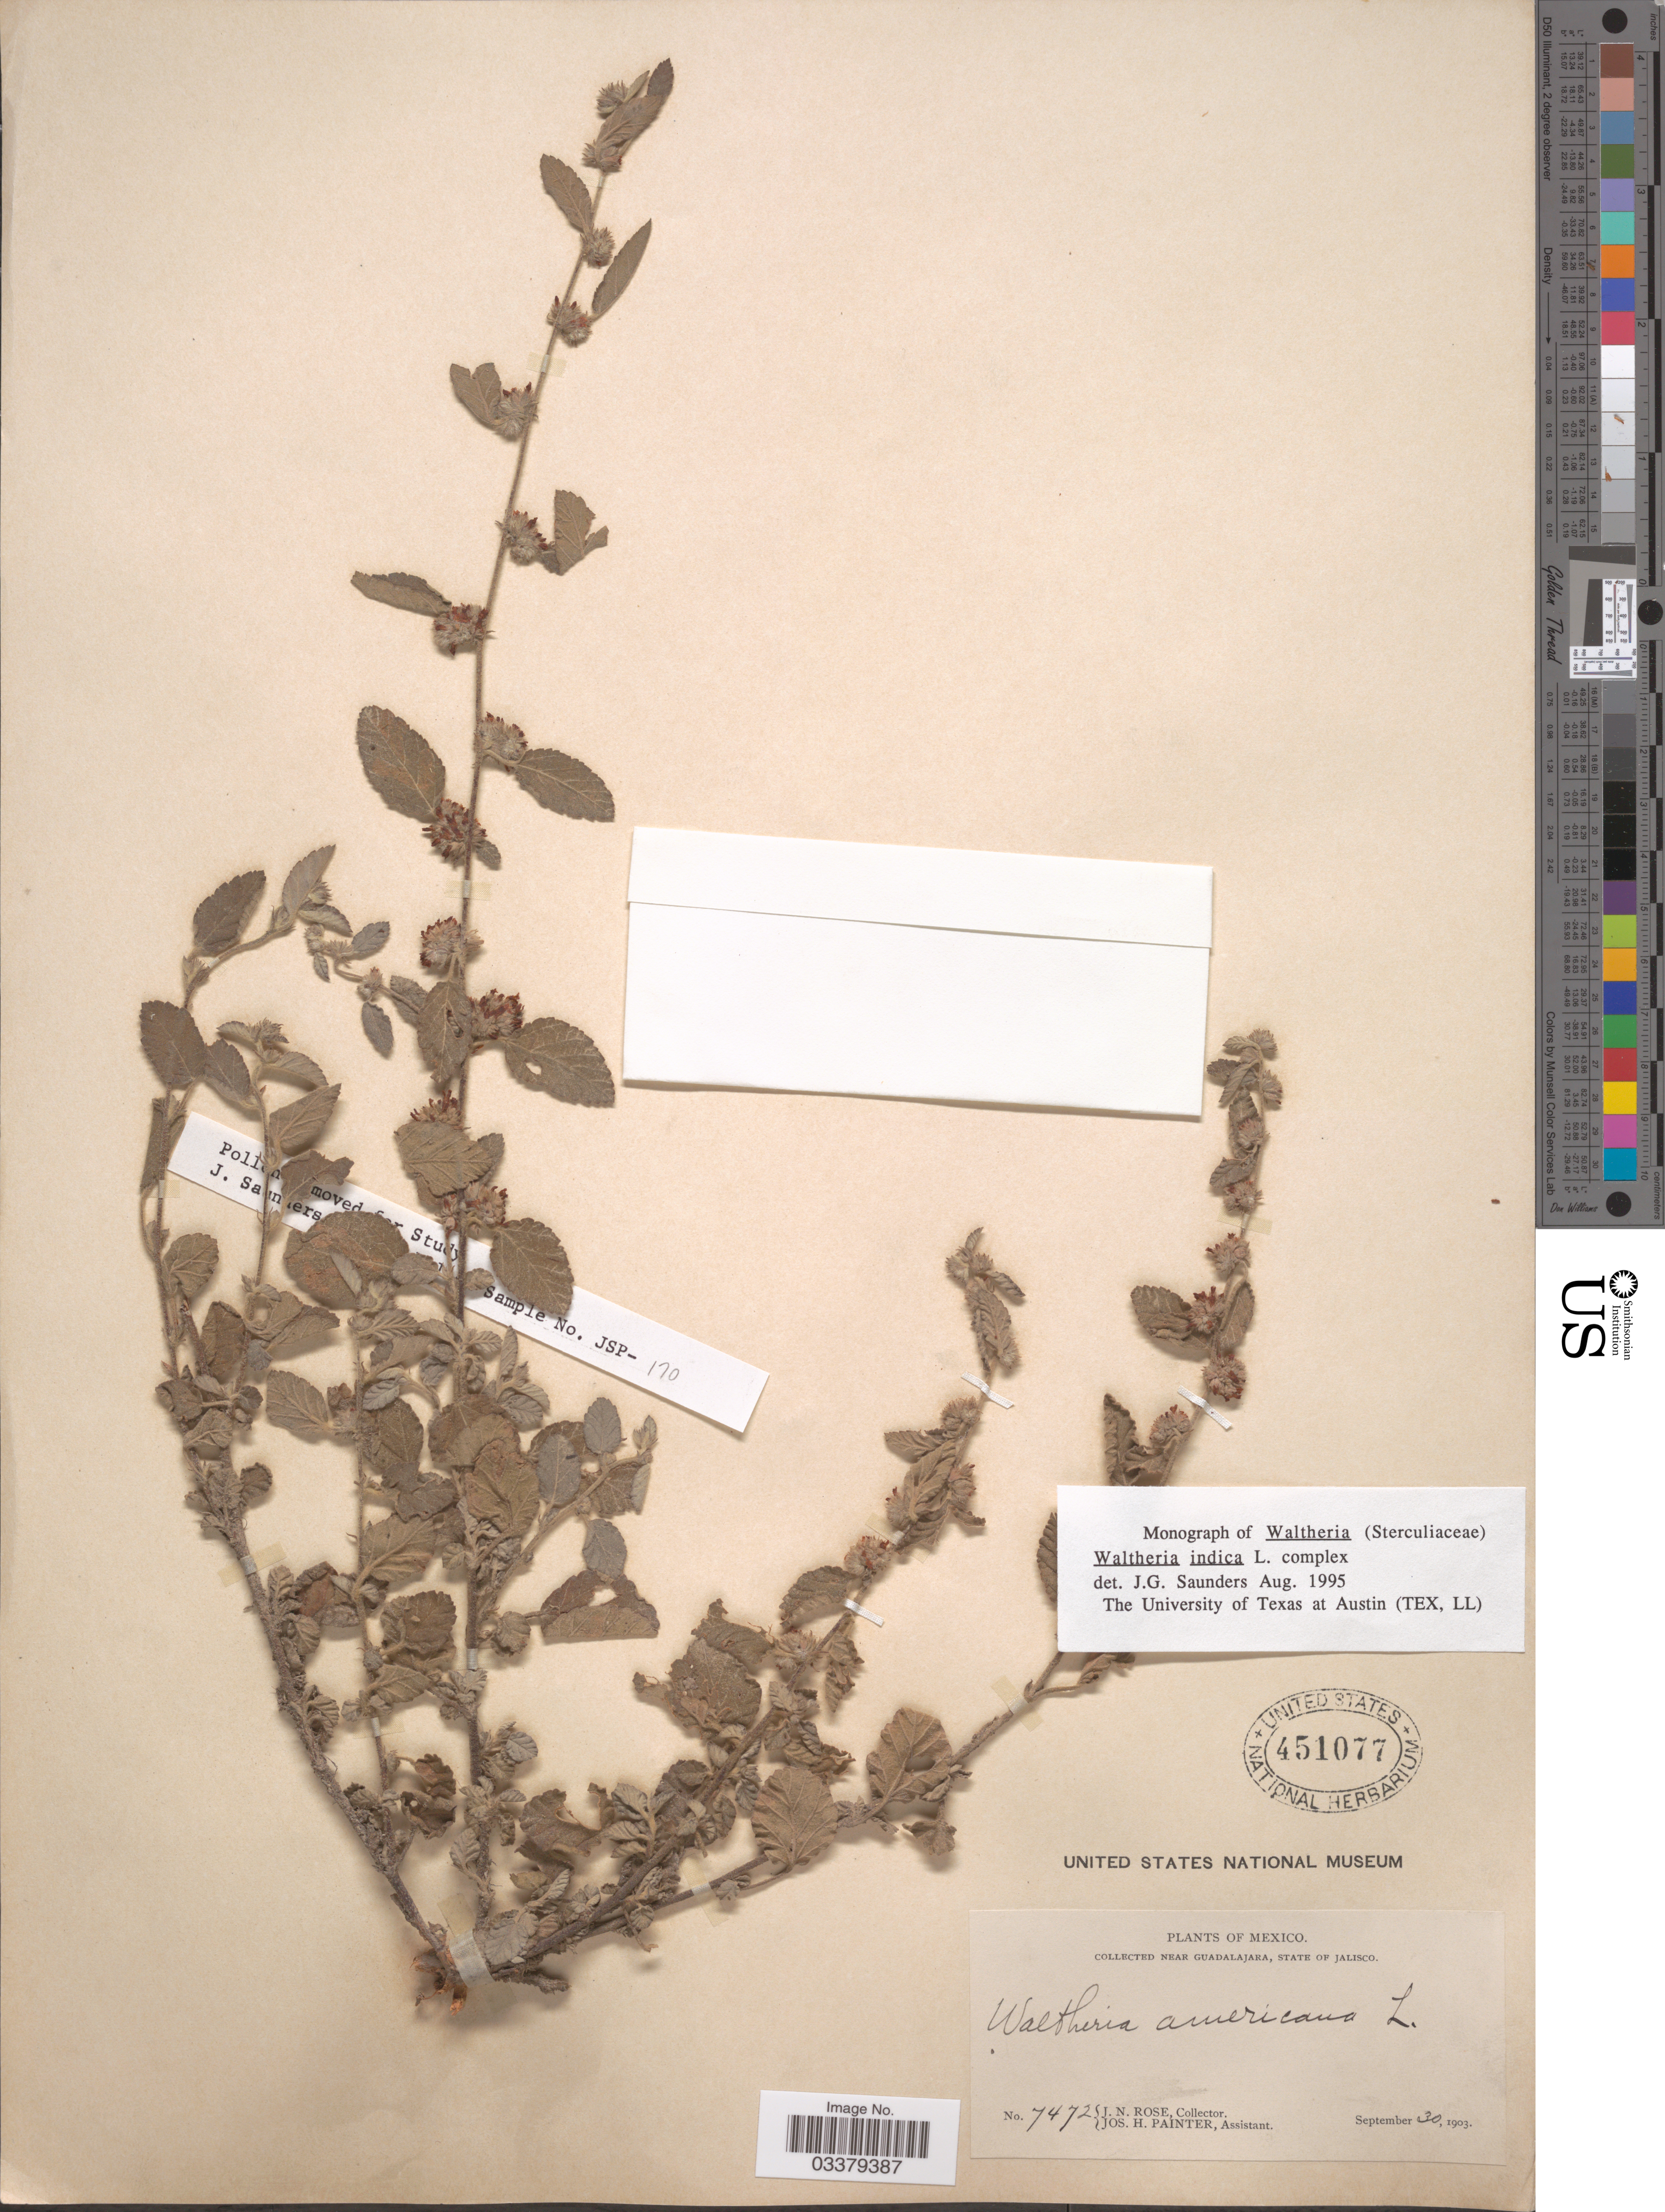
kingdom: Plantae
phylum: Tracheophyta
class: Magnoliopsida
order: Malvales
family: Malvaceae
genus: Waltheria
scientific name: Waltheria indica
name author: L.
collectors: J. N. Rose & J. H. Painter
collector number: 7472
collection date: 1903-09-30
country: Mexico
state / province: Jalisco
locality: Near Guadalajara.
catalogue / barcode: US 451077